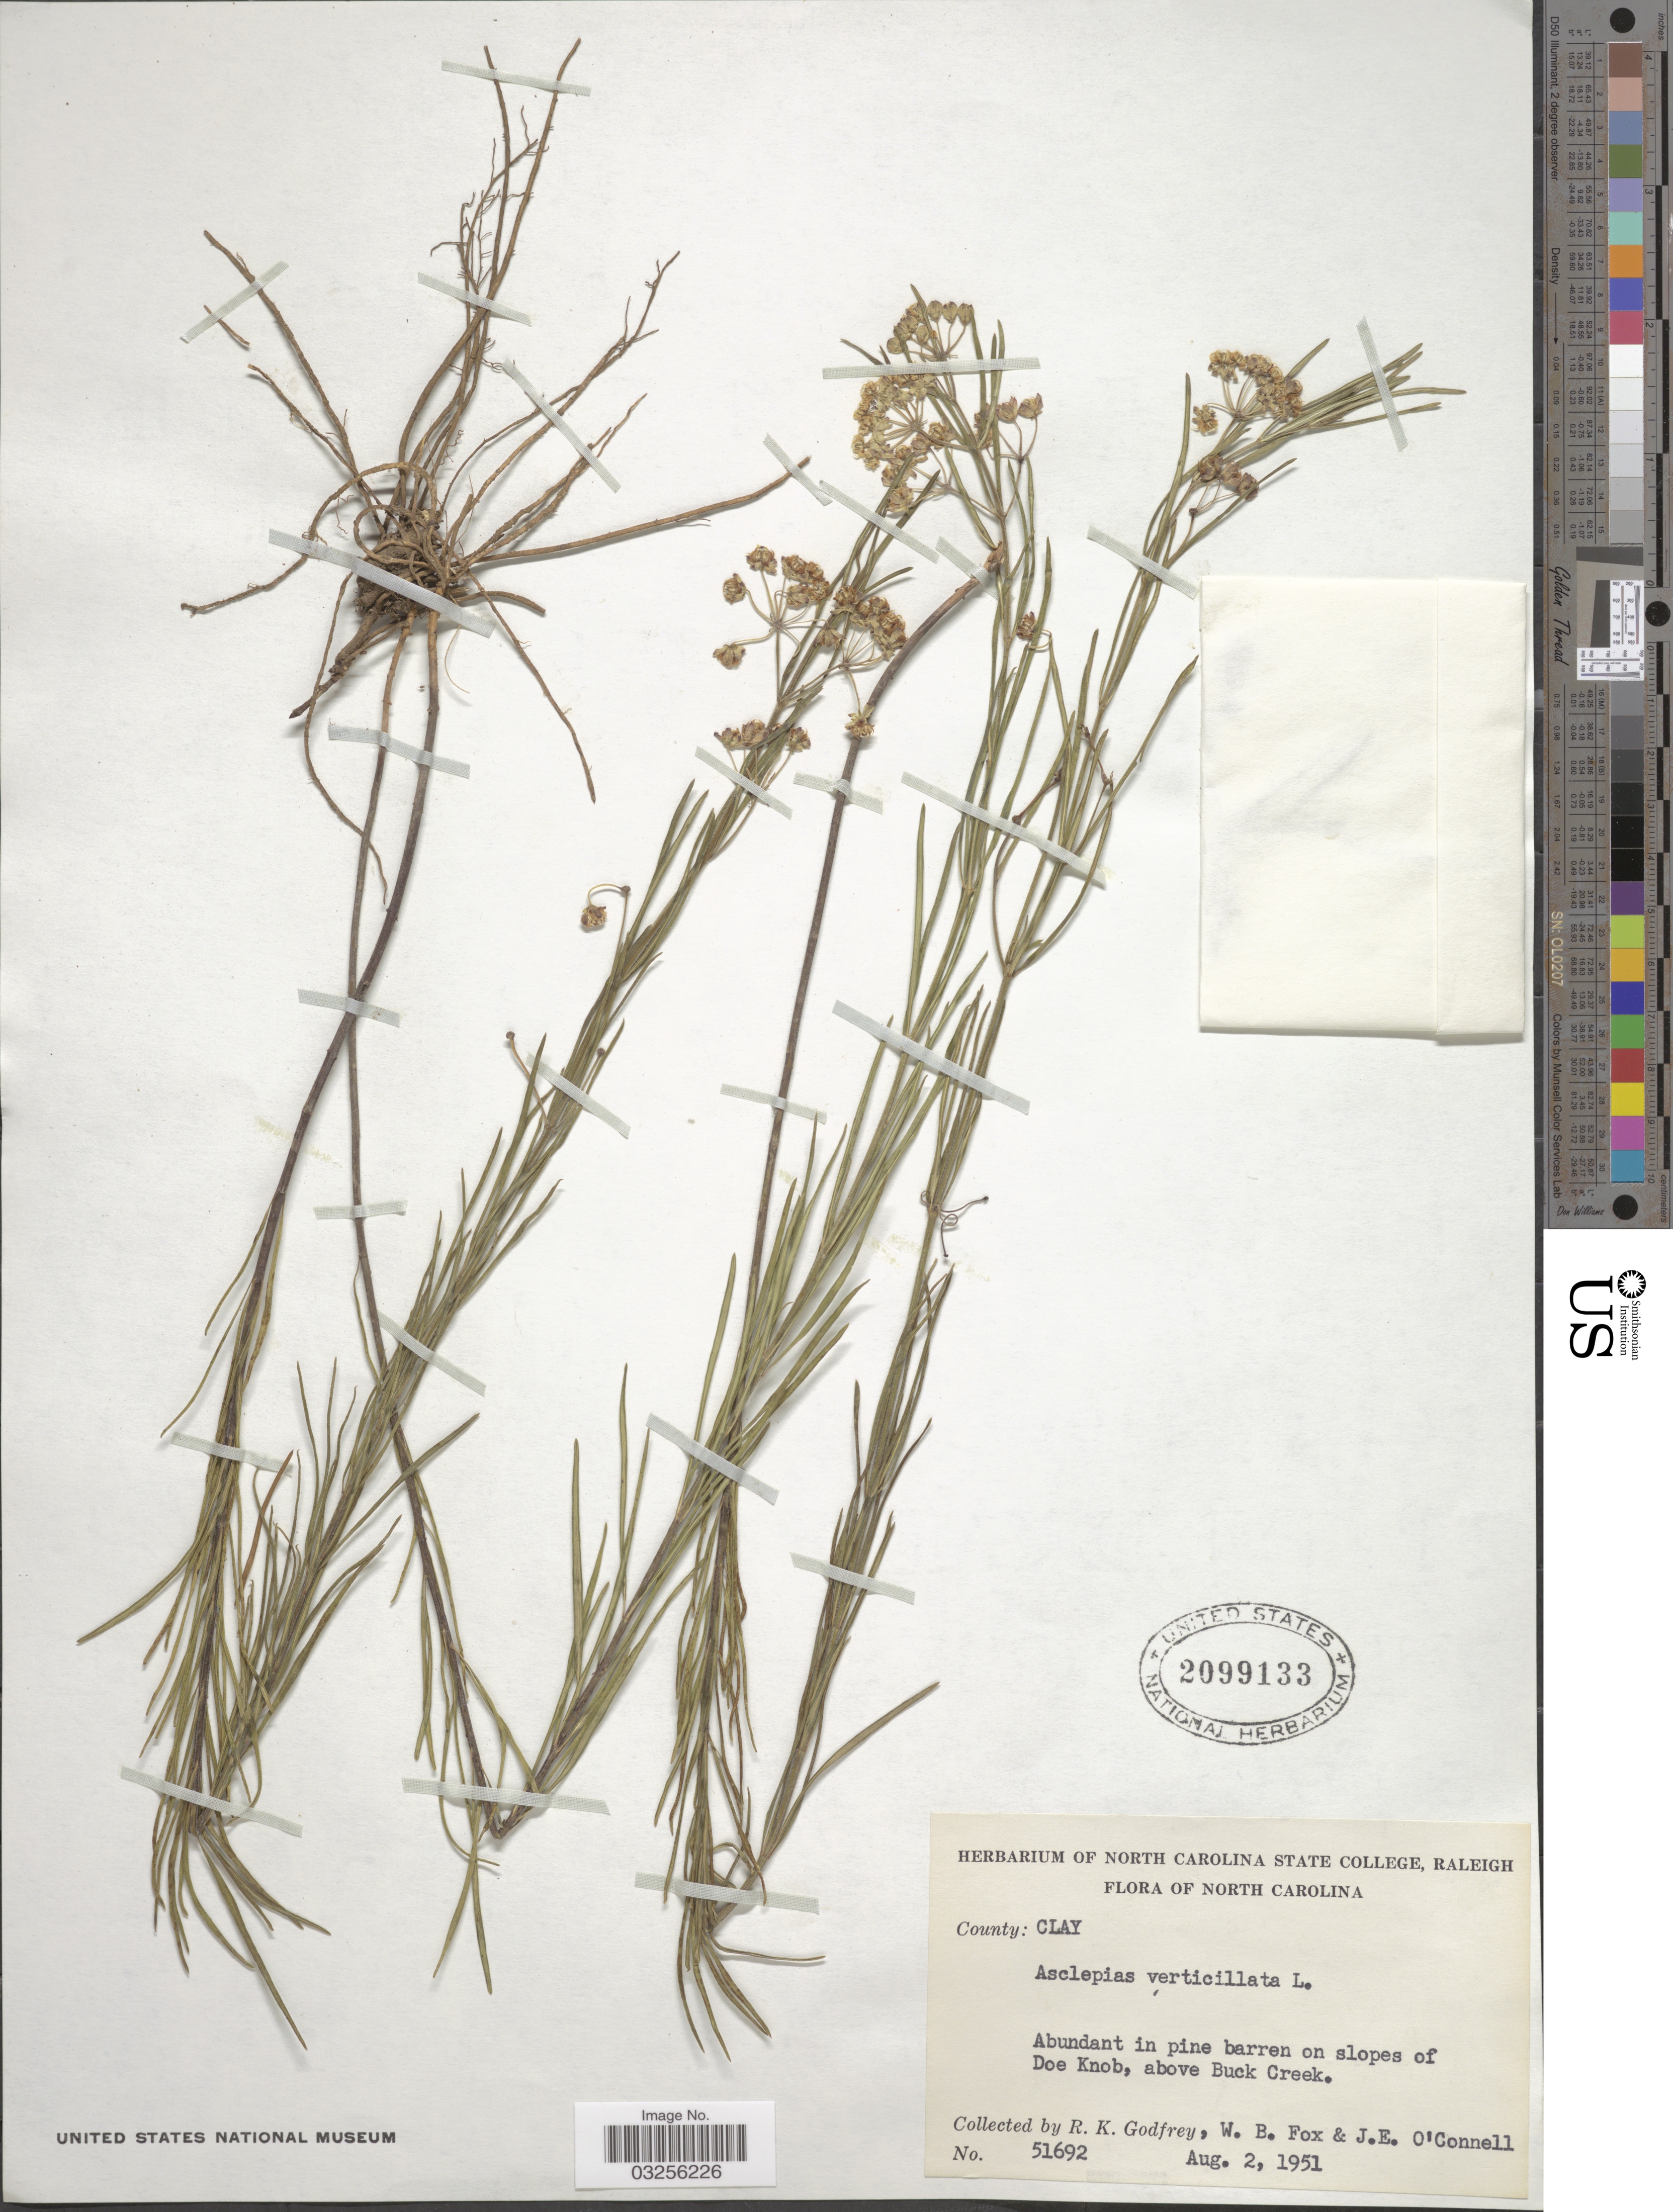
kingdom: Plantae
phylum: Tracheophyta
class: Magnoliopsida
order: Gentianales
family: Apocynaceae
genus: Asclepias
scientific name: Asclepias verticillata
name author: L.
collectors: R. K. Godfrey, W. B. Fox & J. O'Connell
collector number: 51692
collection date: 1951-08-02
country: United States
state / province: North Carolina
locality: Abundant in pine barren on slopes of Doe Knob, above Buck Creek.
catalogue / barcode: US 2099133